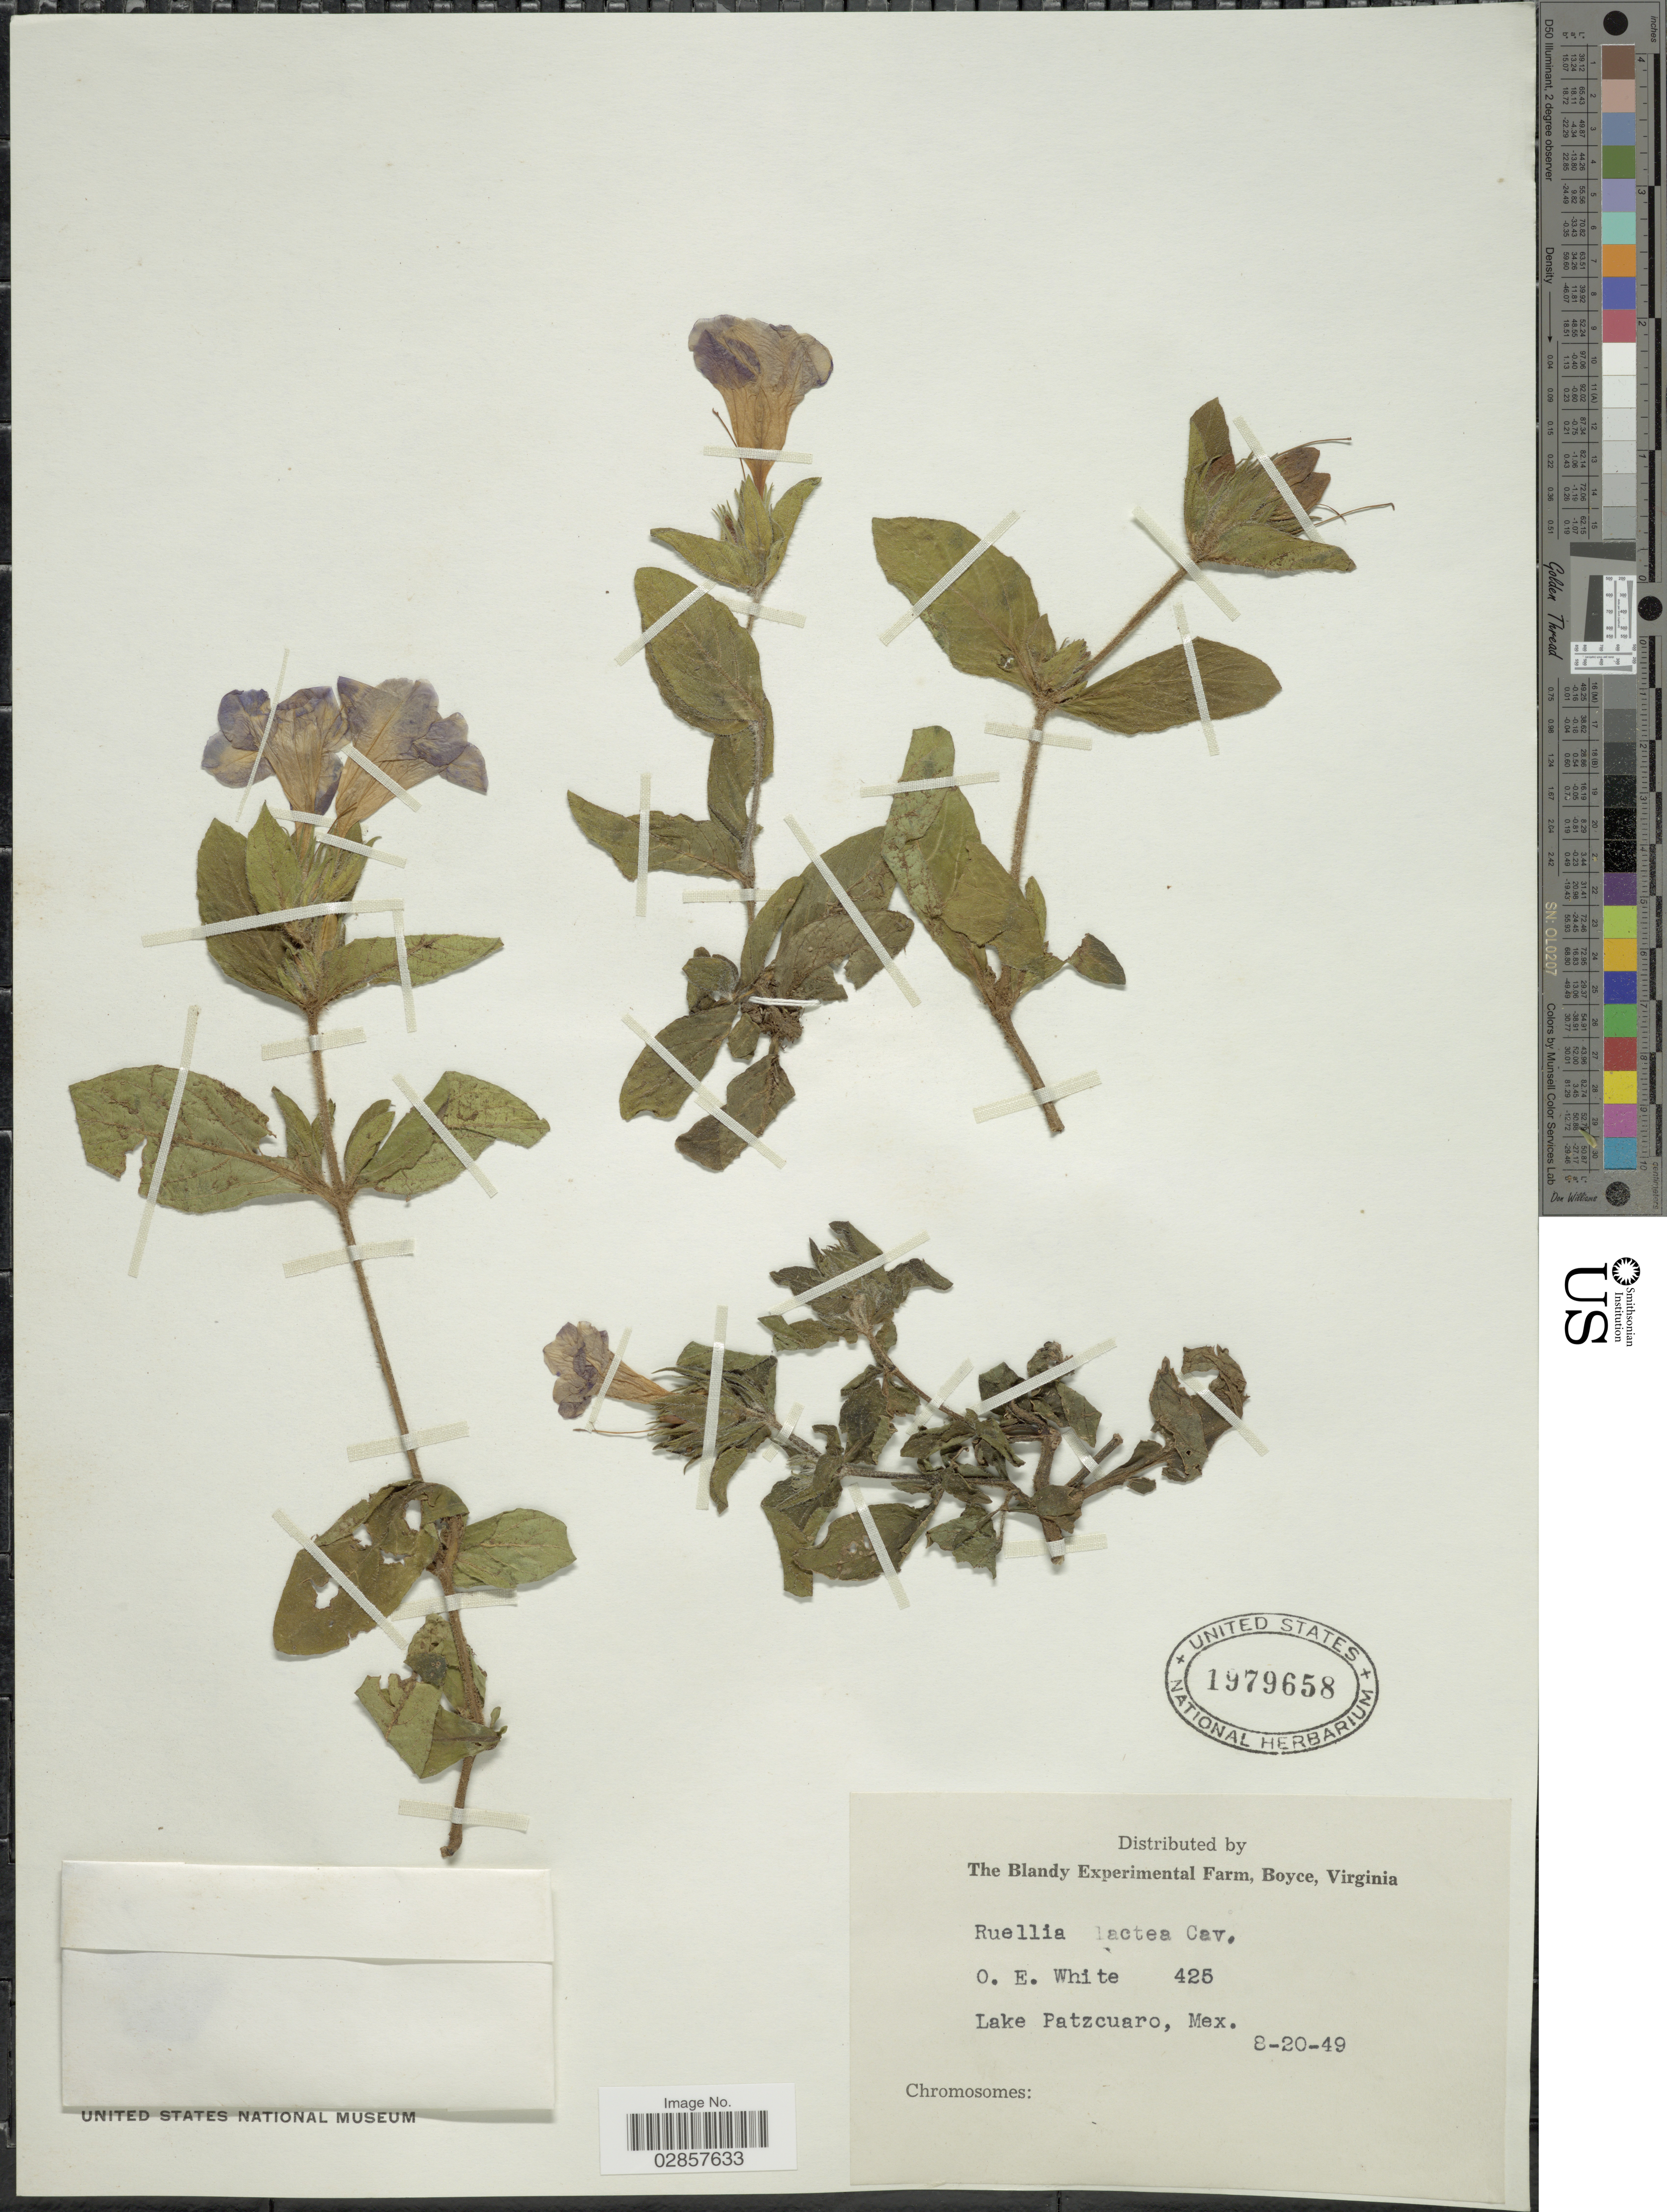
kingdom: Plantae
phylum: Tracheophyta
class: Magnoliopsida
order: Lamiales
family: Acanthaceae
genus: Ruellia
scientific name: Ruellia lactea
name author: Cav.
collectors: O. E. White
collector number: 425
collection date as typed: Transcribed d/m/y: 20/8/49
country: Mexico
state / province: Michoacán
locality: Lake Patzcuaro.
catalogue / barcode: US 1979658